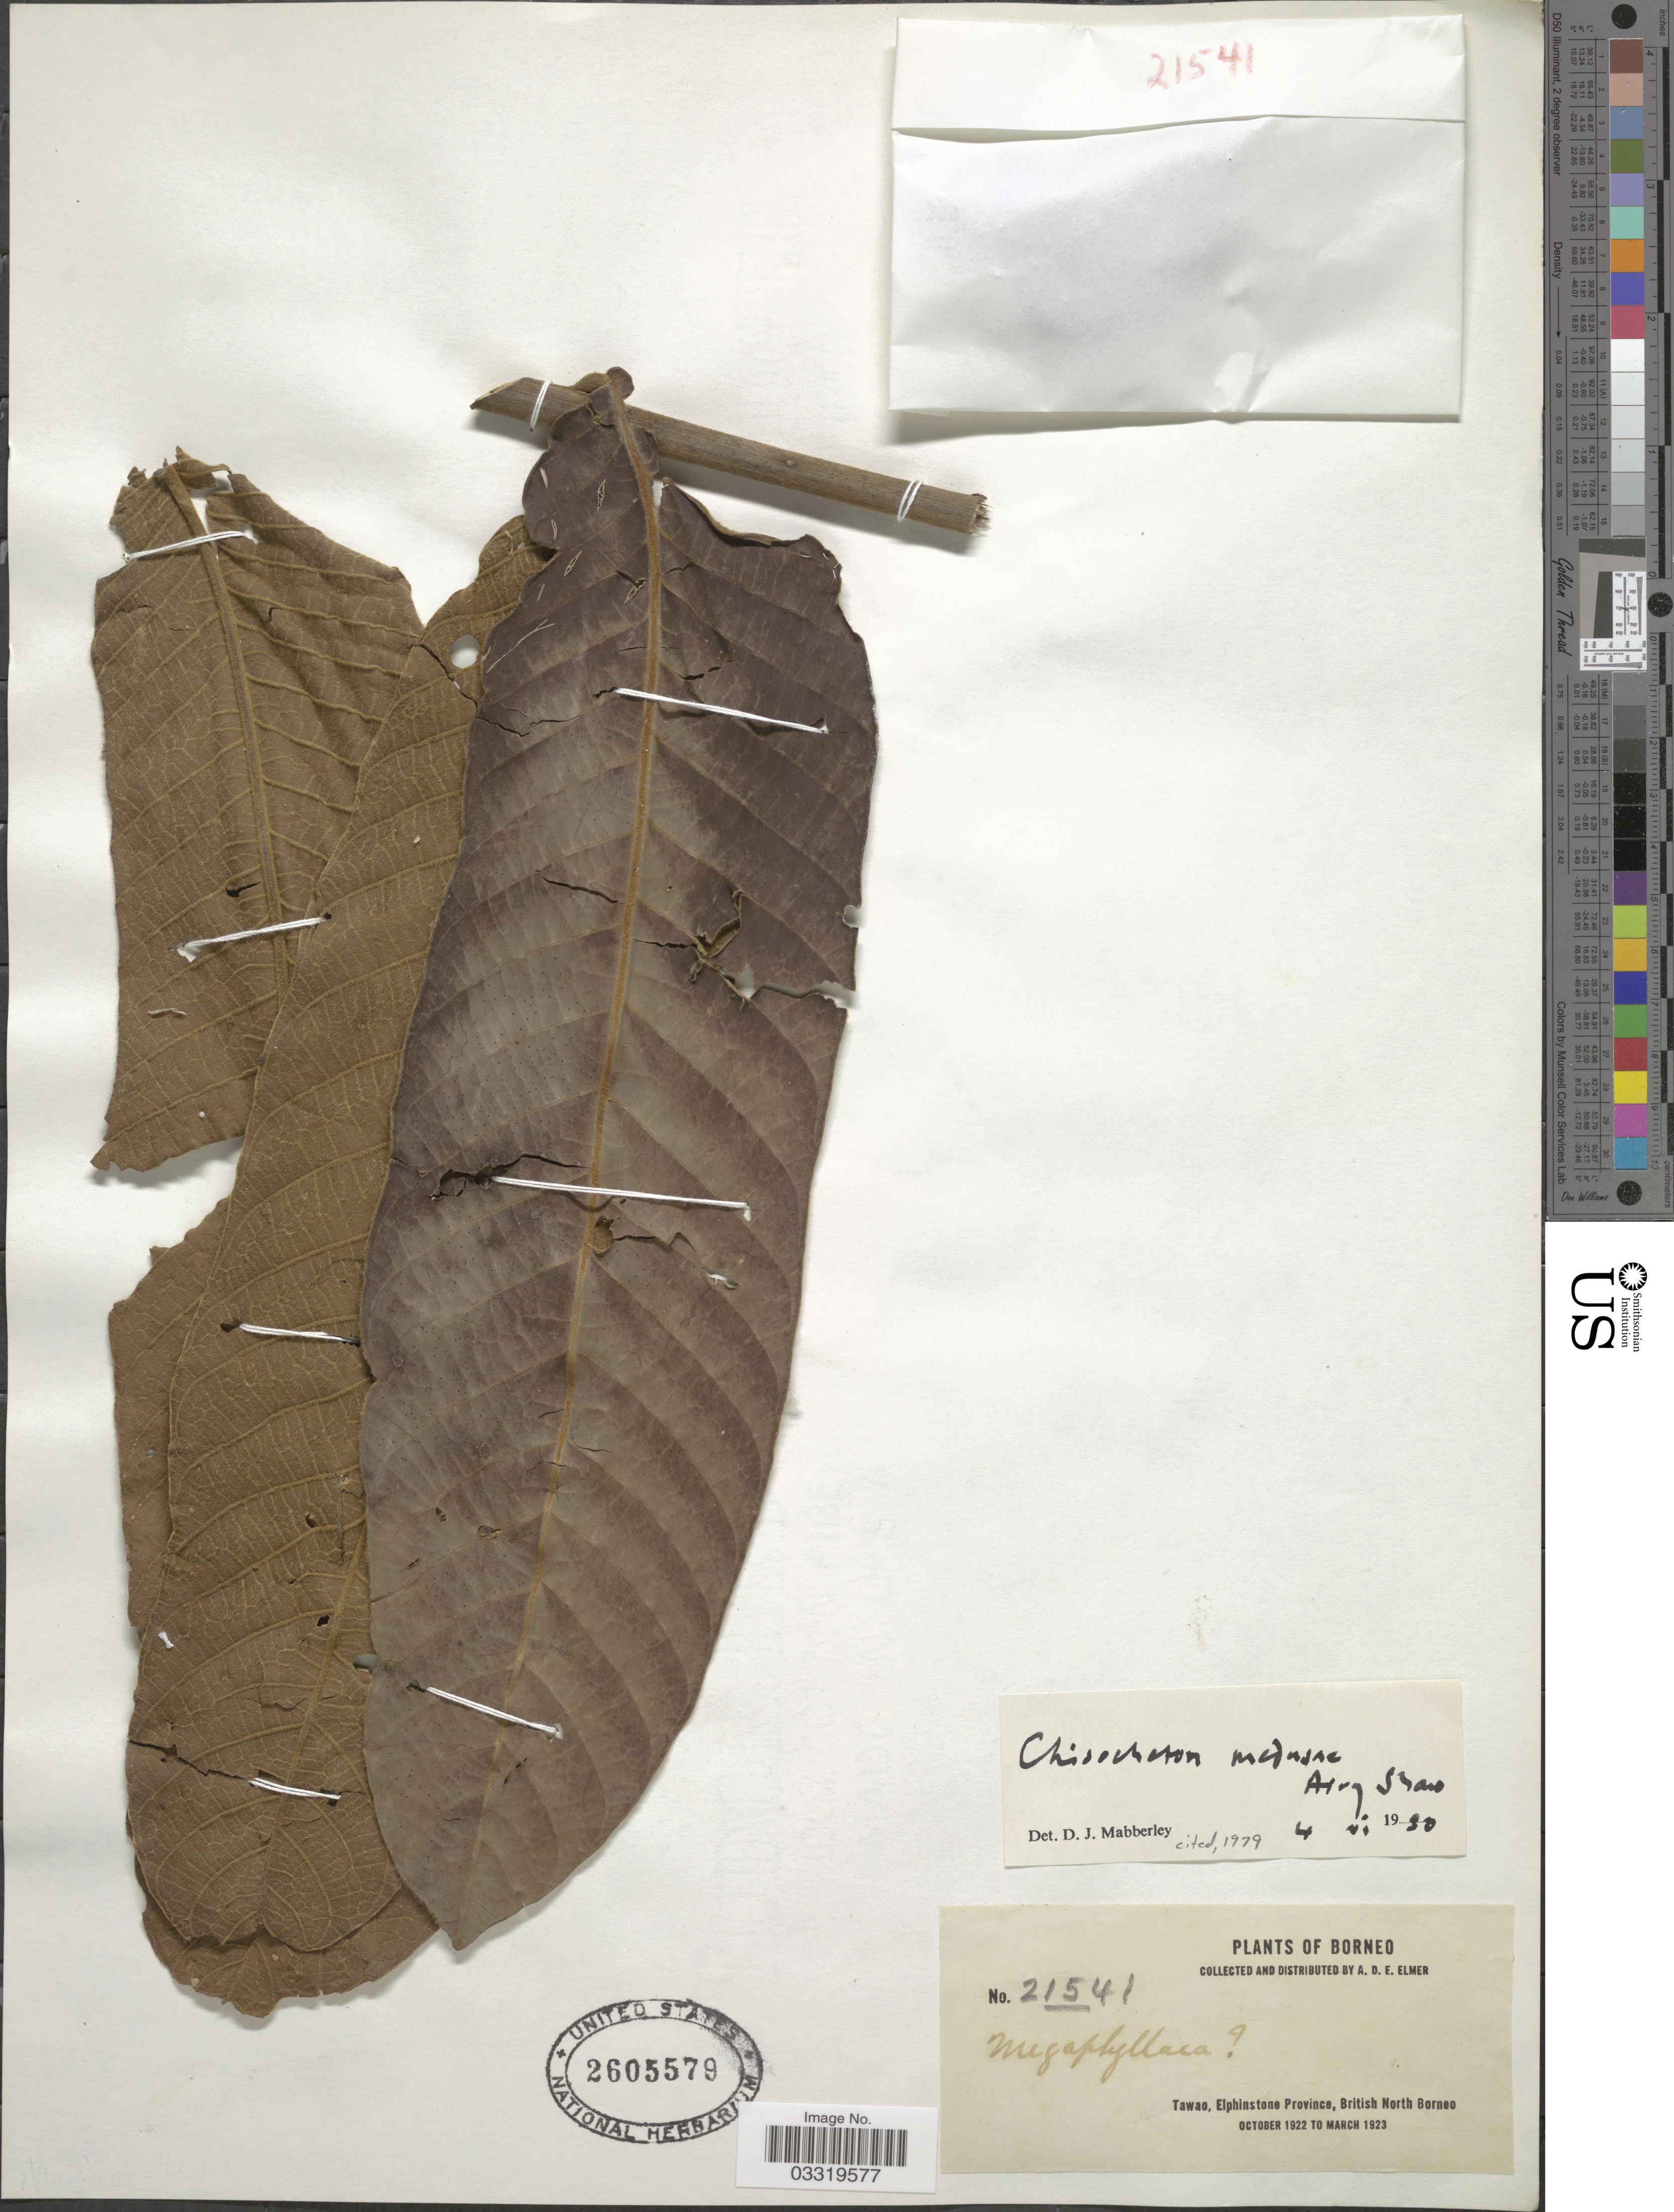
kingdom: Plantae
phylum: Tracheophyta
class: Magnoliopsida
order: Sapindales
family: Meliaceae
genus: Chisocheton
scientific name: Chisocheton medusae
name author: Airy Shaw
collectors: A. D. E. Elmer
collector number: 21541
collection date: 1922-10/1923-03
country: Malaysia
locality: Borneo. Tawao, Elphinstone Province, British North Borneo.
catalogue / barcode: US 2605579